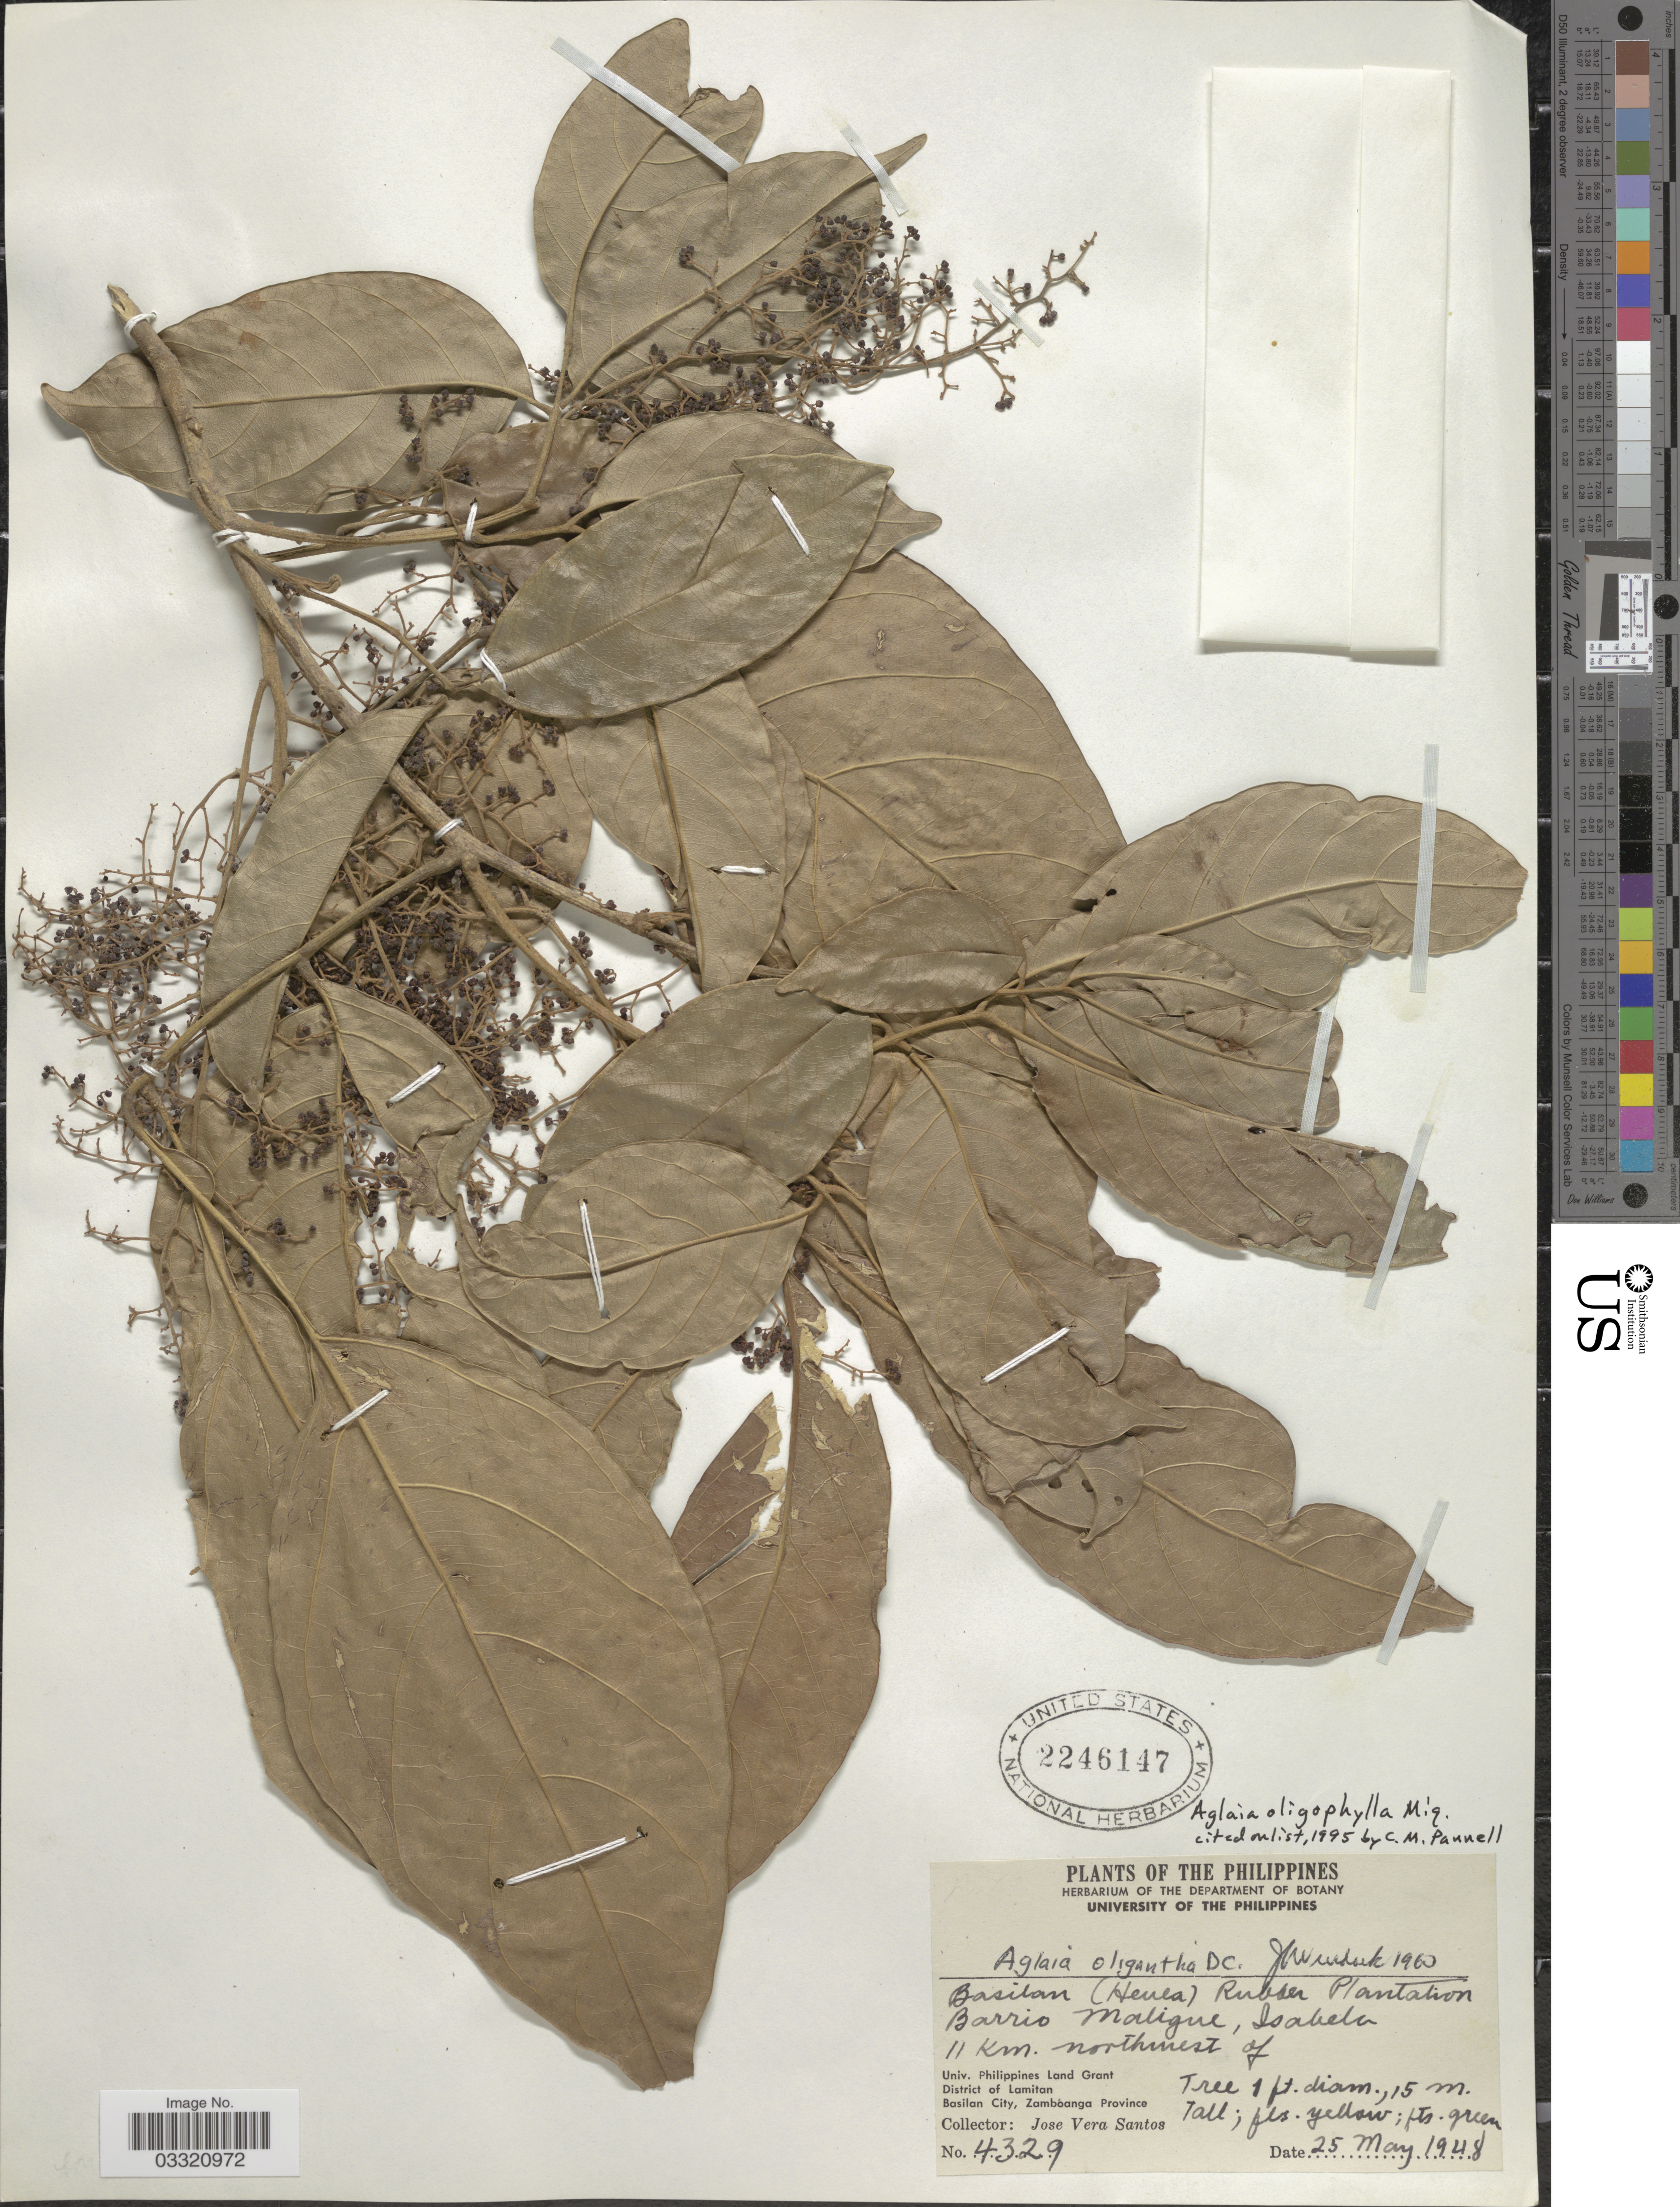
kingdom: Plantae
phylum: Tracheophyta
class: Magnoliopsida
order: Sapindales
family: Meliaceae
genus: Aglaia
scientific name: Aglaia oligophylla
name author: Miq.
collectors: J. Santos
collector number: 4329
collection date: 1948-05-25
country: Philippines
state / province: Muslim Mindanao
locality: Barrio Maligue, Isabela 11 Km. northwest of Univ. Philippines Land Grant. District of Lamitan. Basilan City, Zamboanga Province.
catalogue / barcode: US 2246147